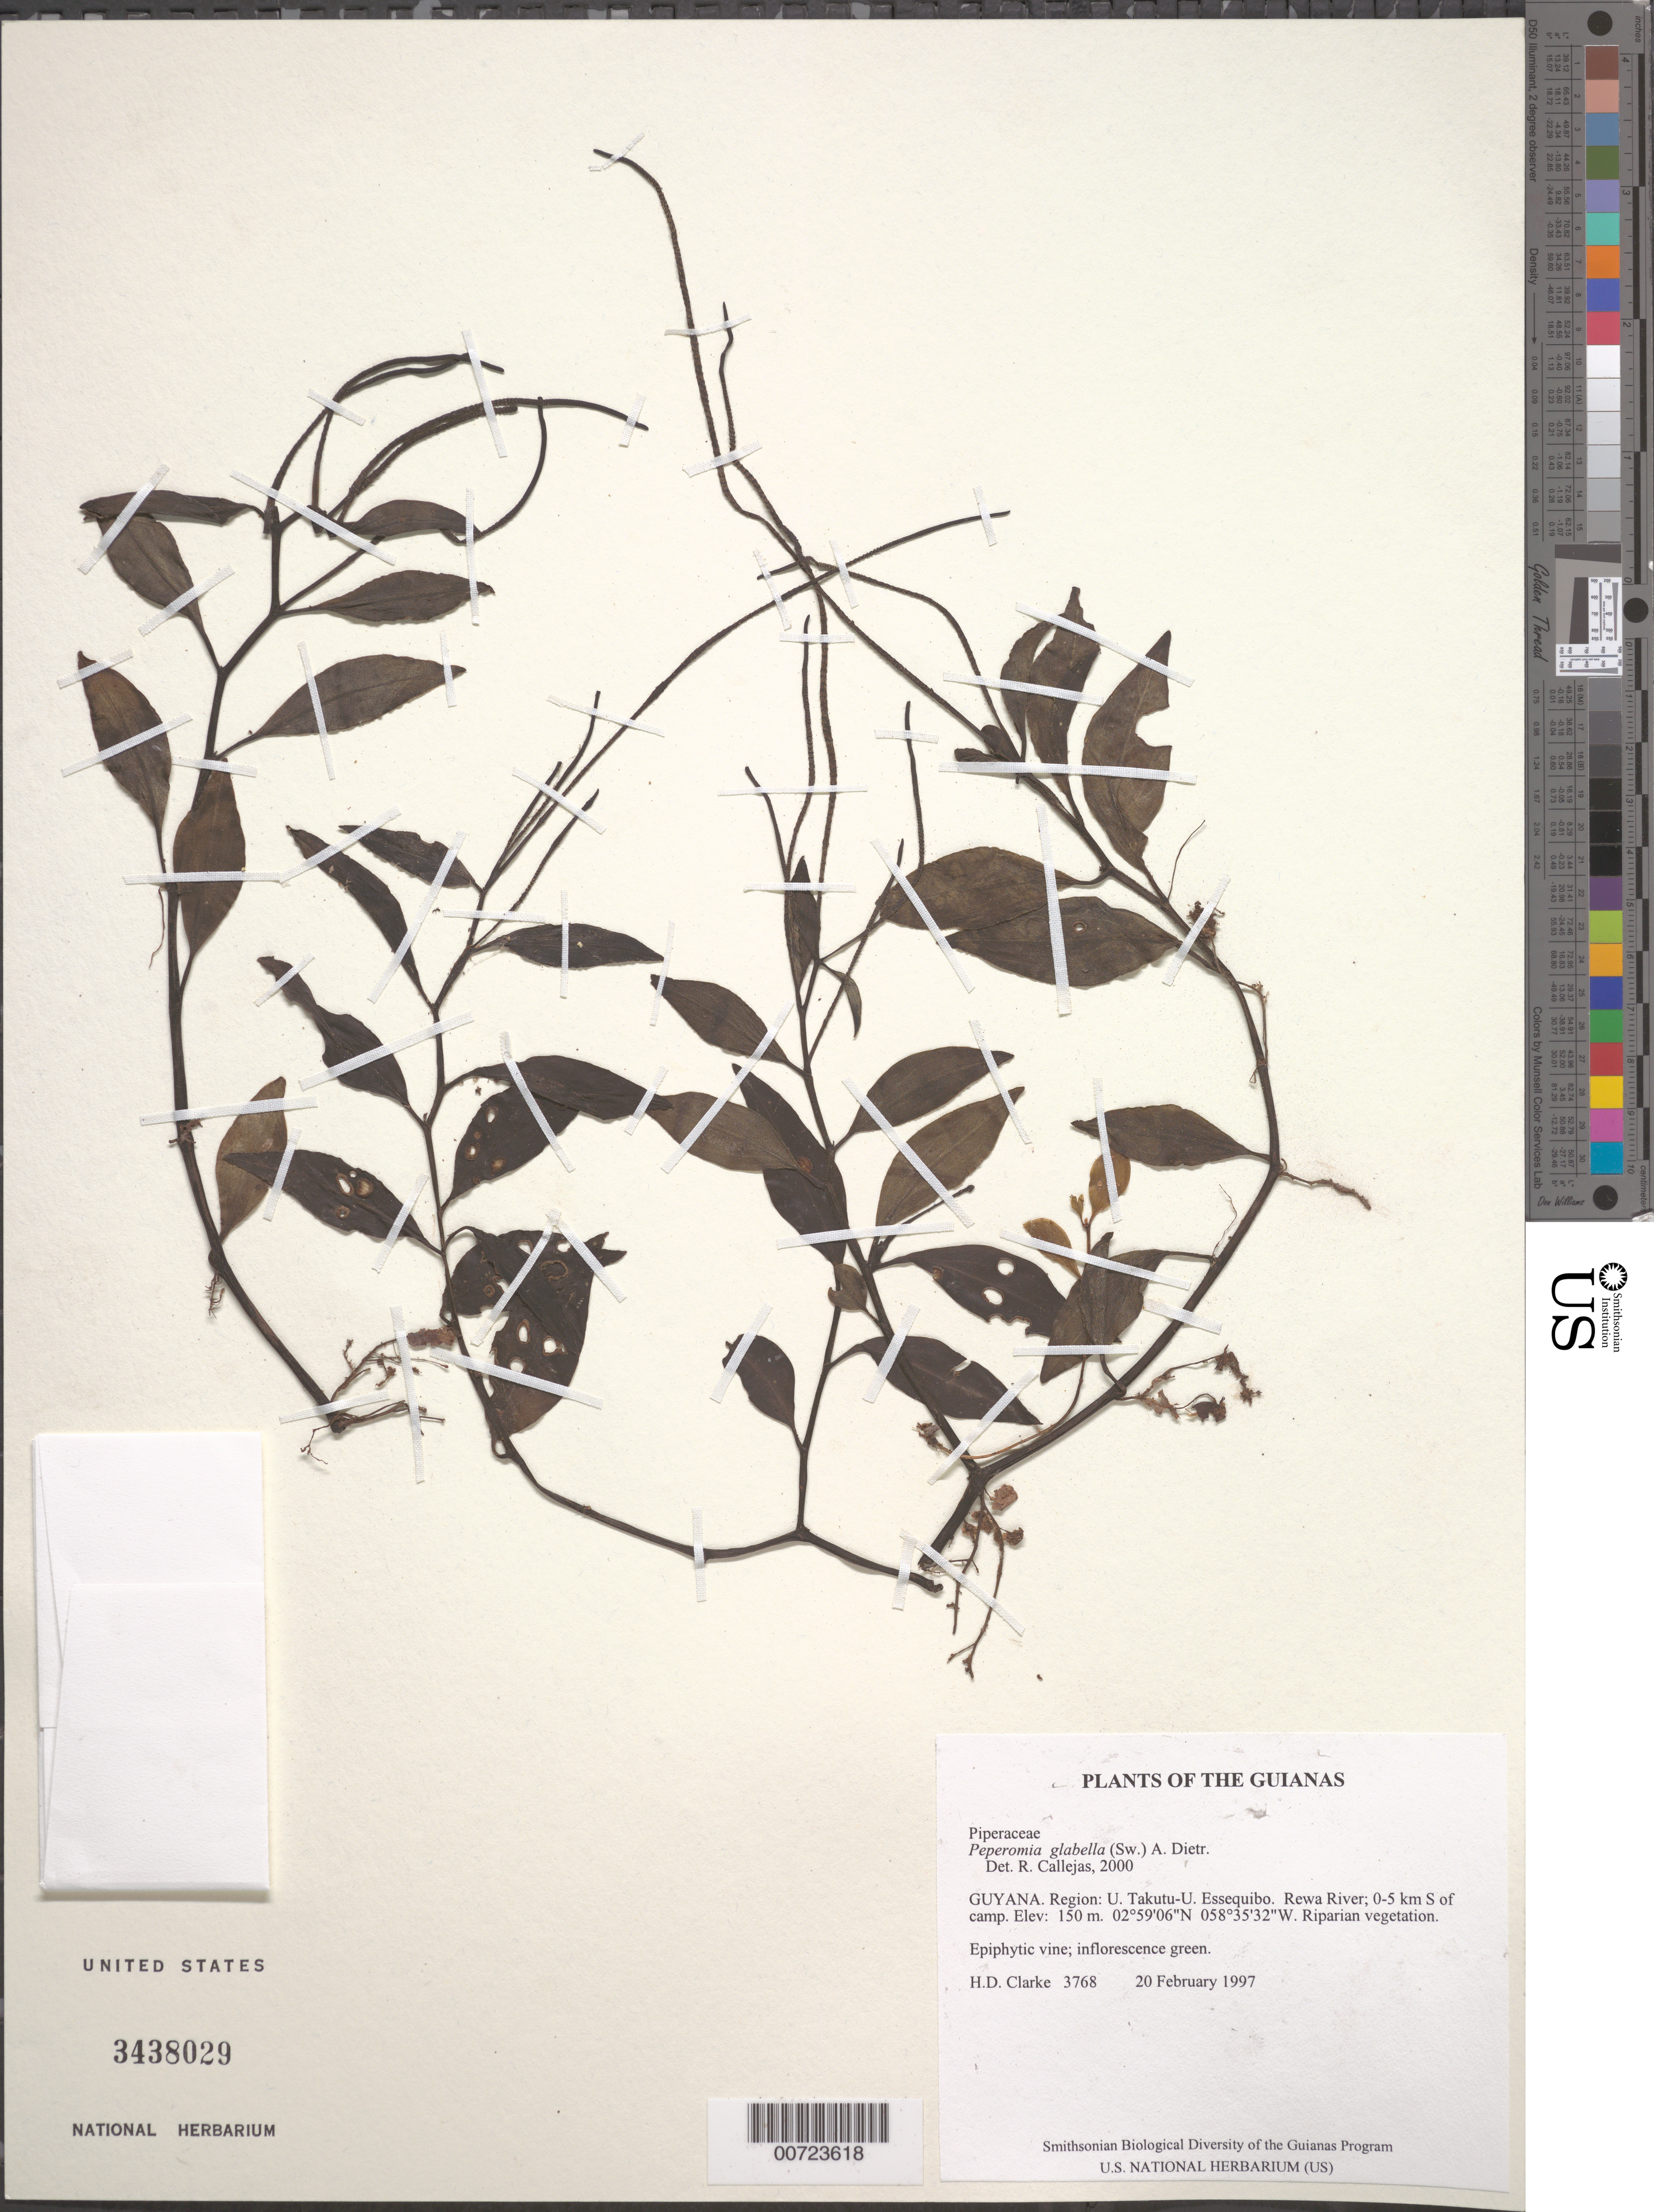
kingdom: Plantae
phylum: Tracheophyta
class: Magnoliopsida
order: Piperales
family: Piperaceae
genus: Peperomia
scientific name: Peperomia glabella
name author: (Sw.) A. Dietr.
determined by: Görts-van Rijn, A. R. A.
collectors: H. D. Clarke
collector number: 3768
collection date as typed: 20 February 1997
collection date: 1997-02-20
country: Guyana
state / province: U. Takutu-U. Essequibo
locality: Rewa River; 0-5 km S of camp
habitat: Riparian vegetation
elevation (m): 150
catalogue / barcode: US 3438029